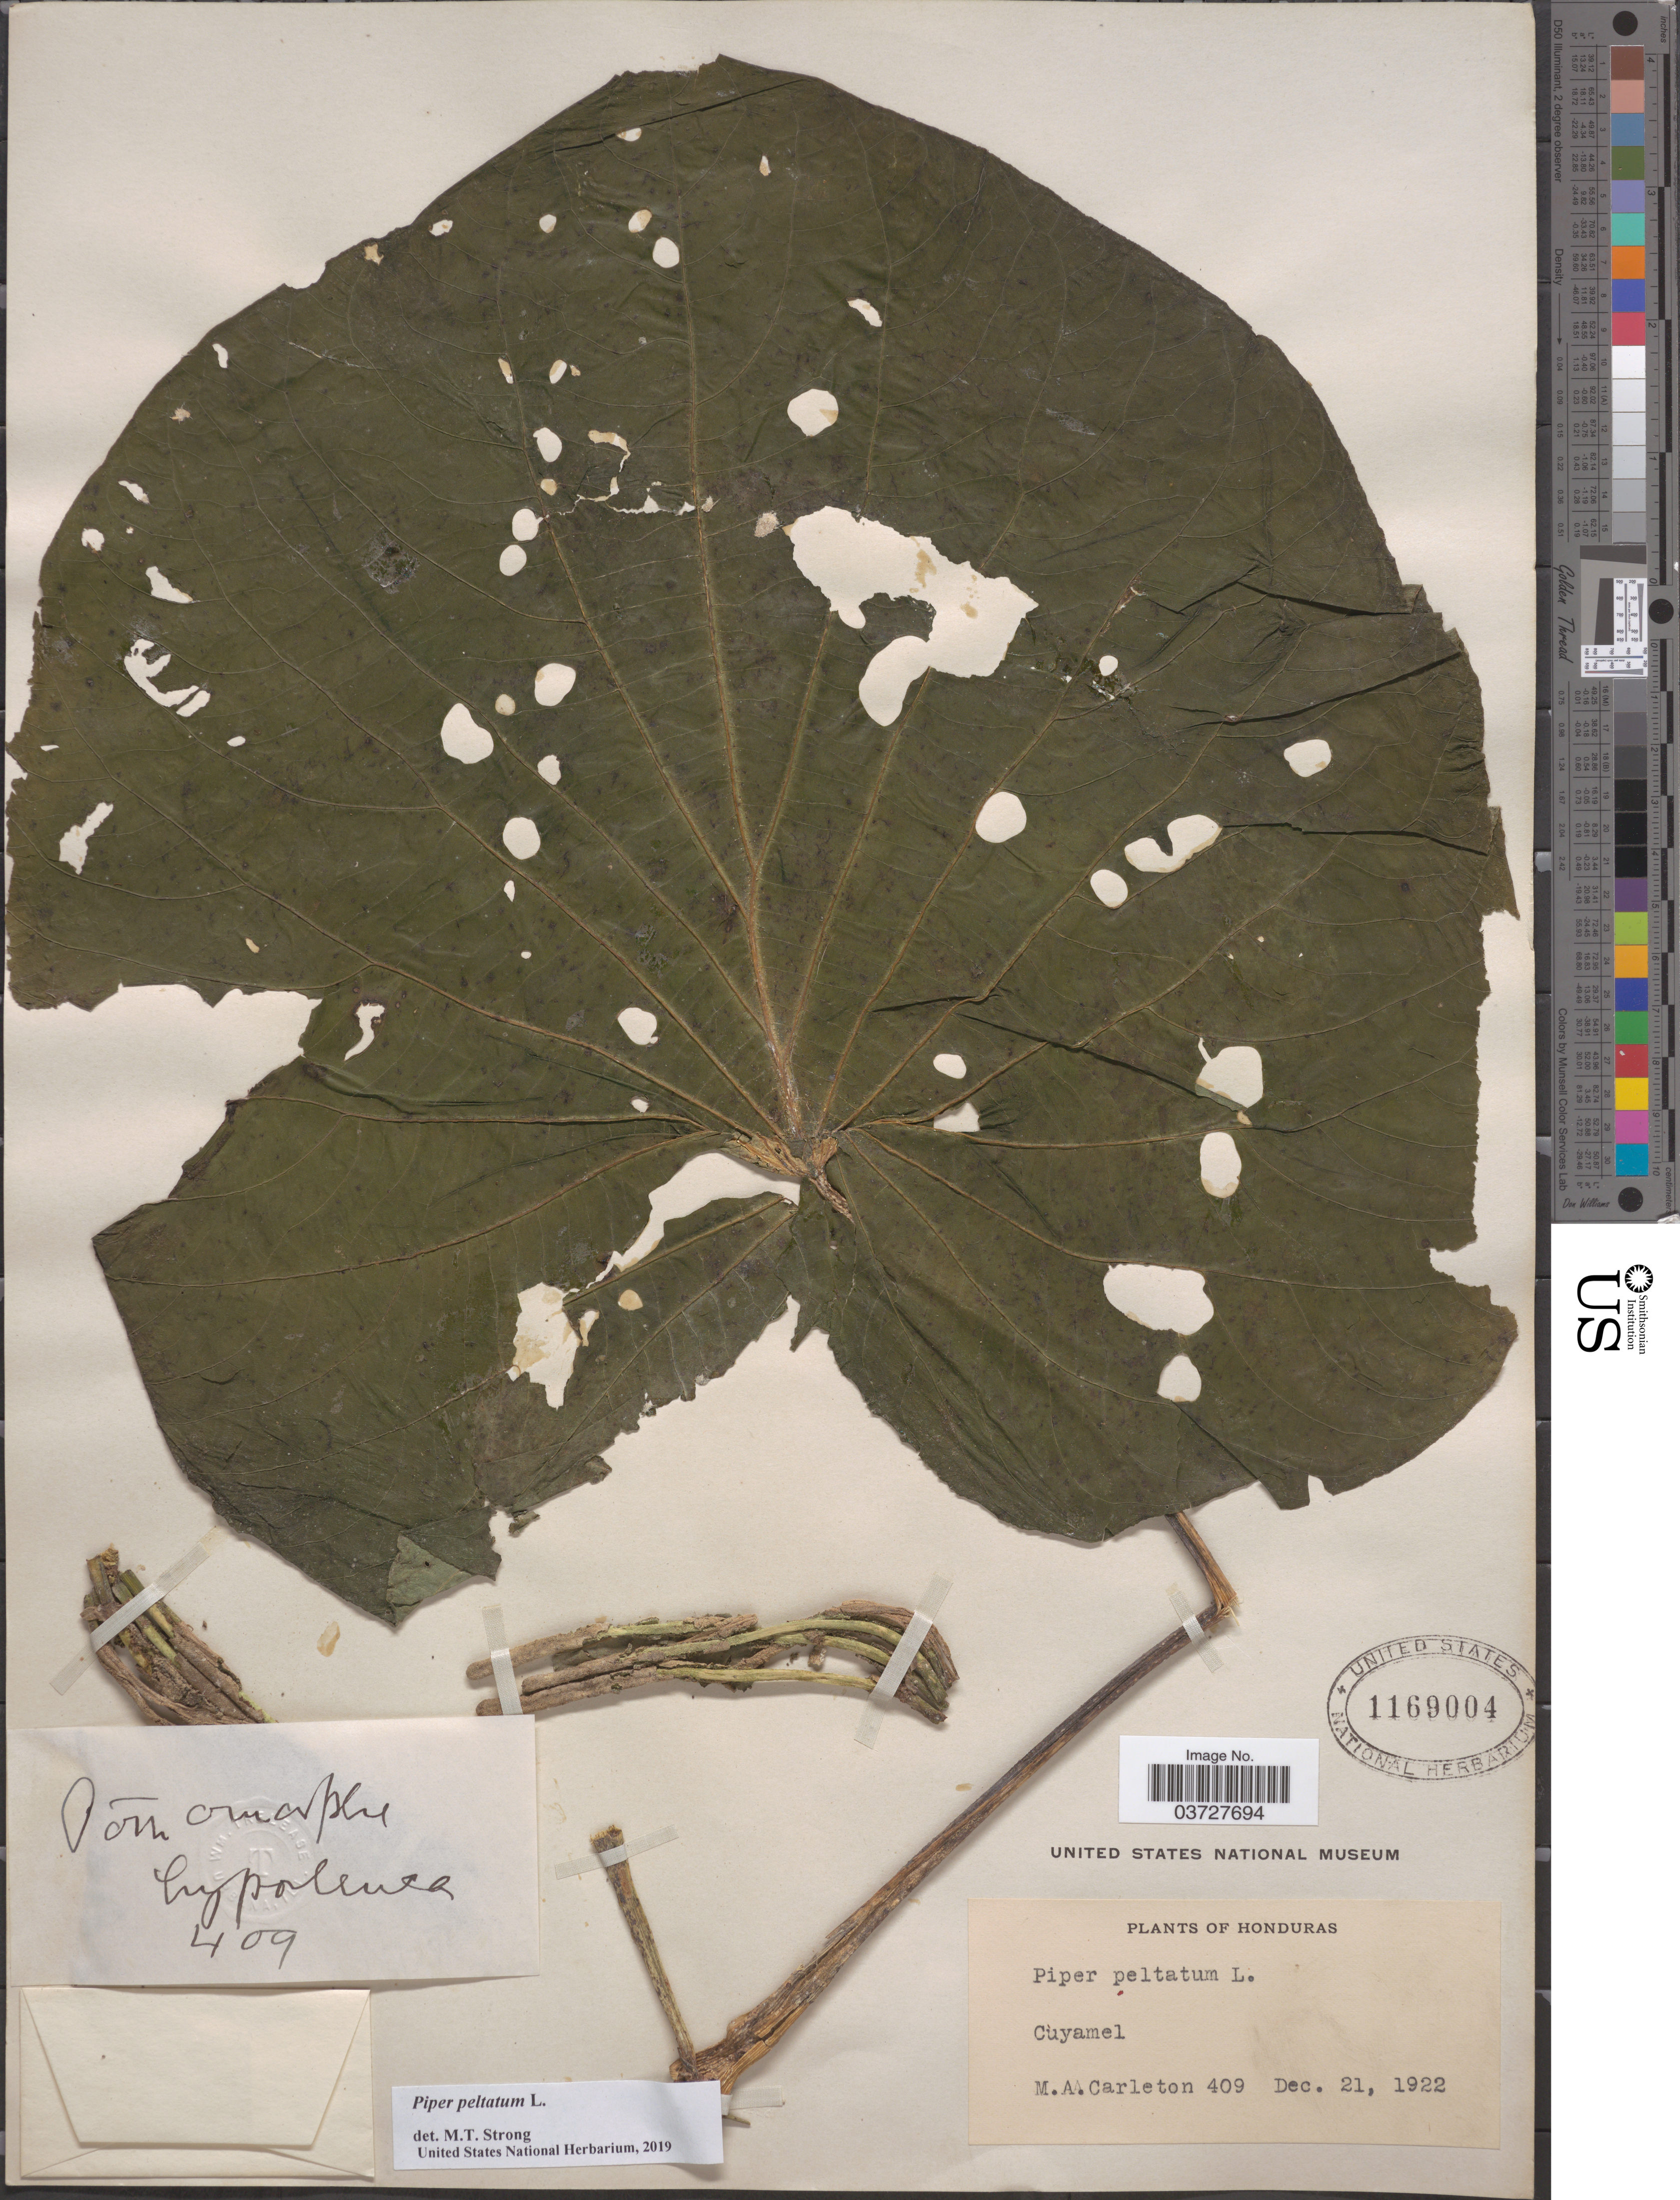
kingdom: Plantae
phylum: Tracheophyta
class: Magnoliopsida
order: Piperales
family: Piperaceae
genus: Piper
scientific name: Piper peltatum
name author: L.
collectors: M. A. Carleton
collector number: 409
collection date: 1922-12-21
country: Honduras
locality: Cuyamel.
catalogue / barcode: US 1169004